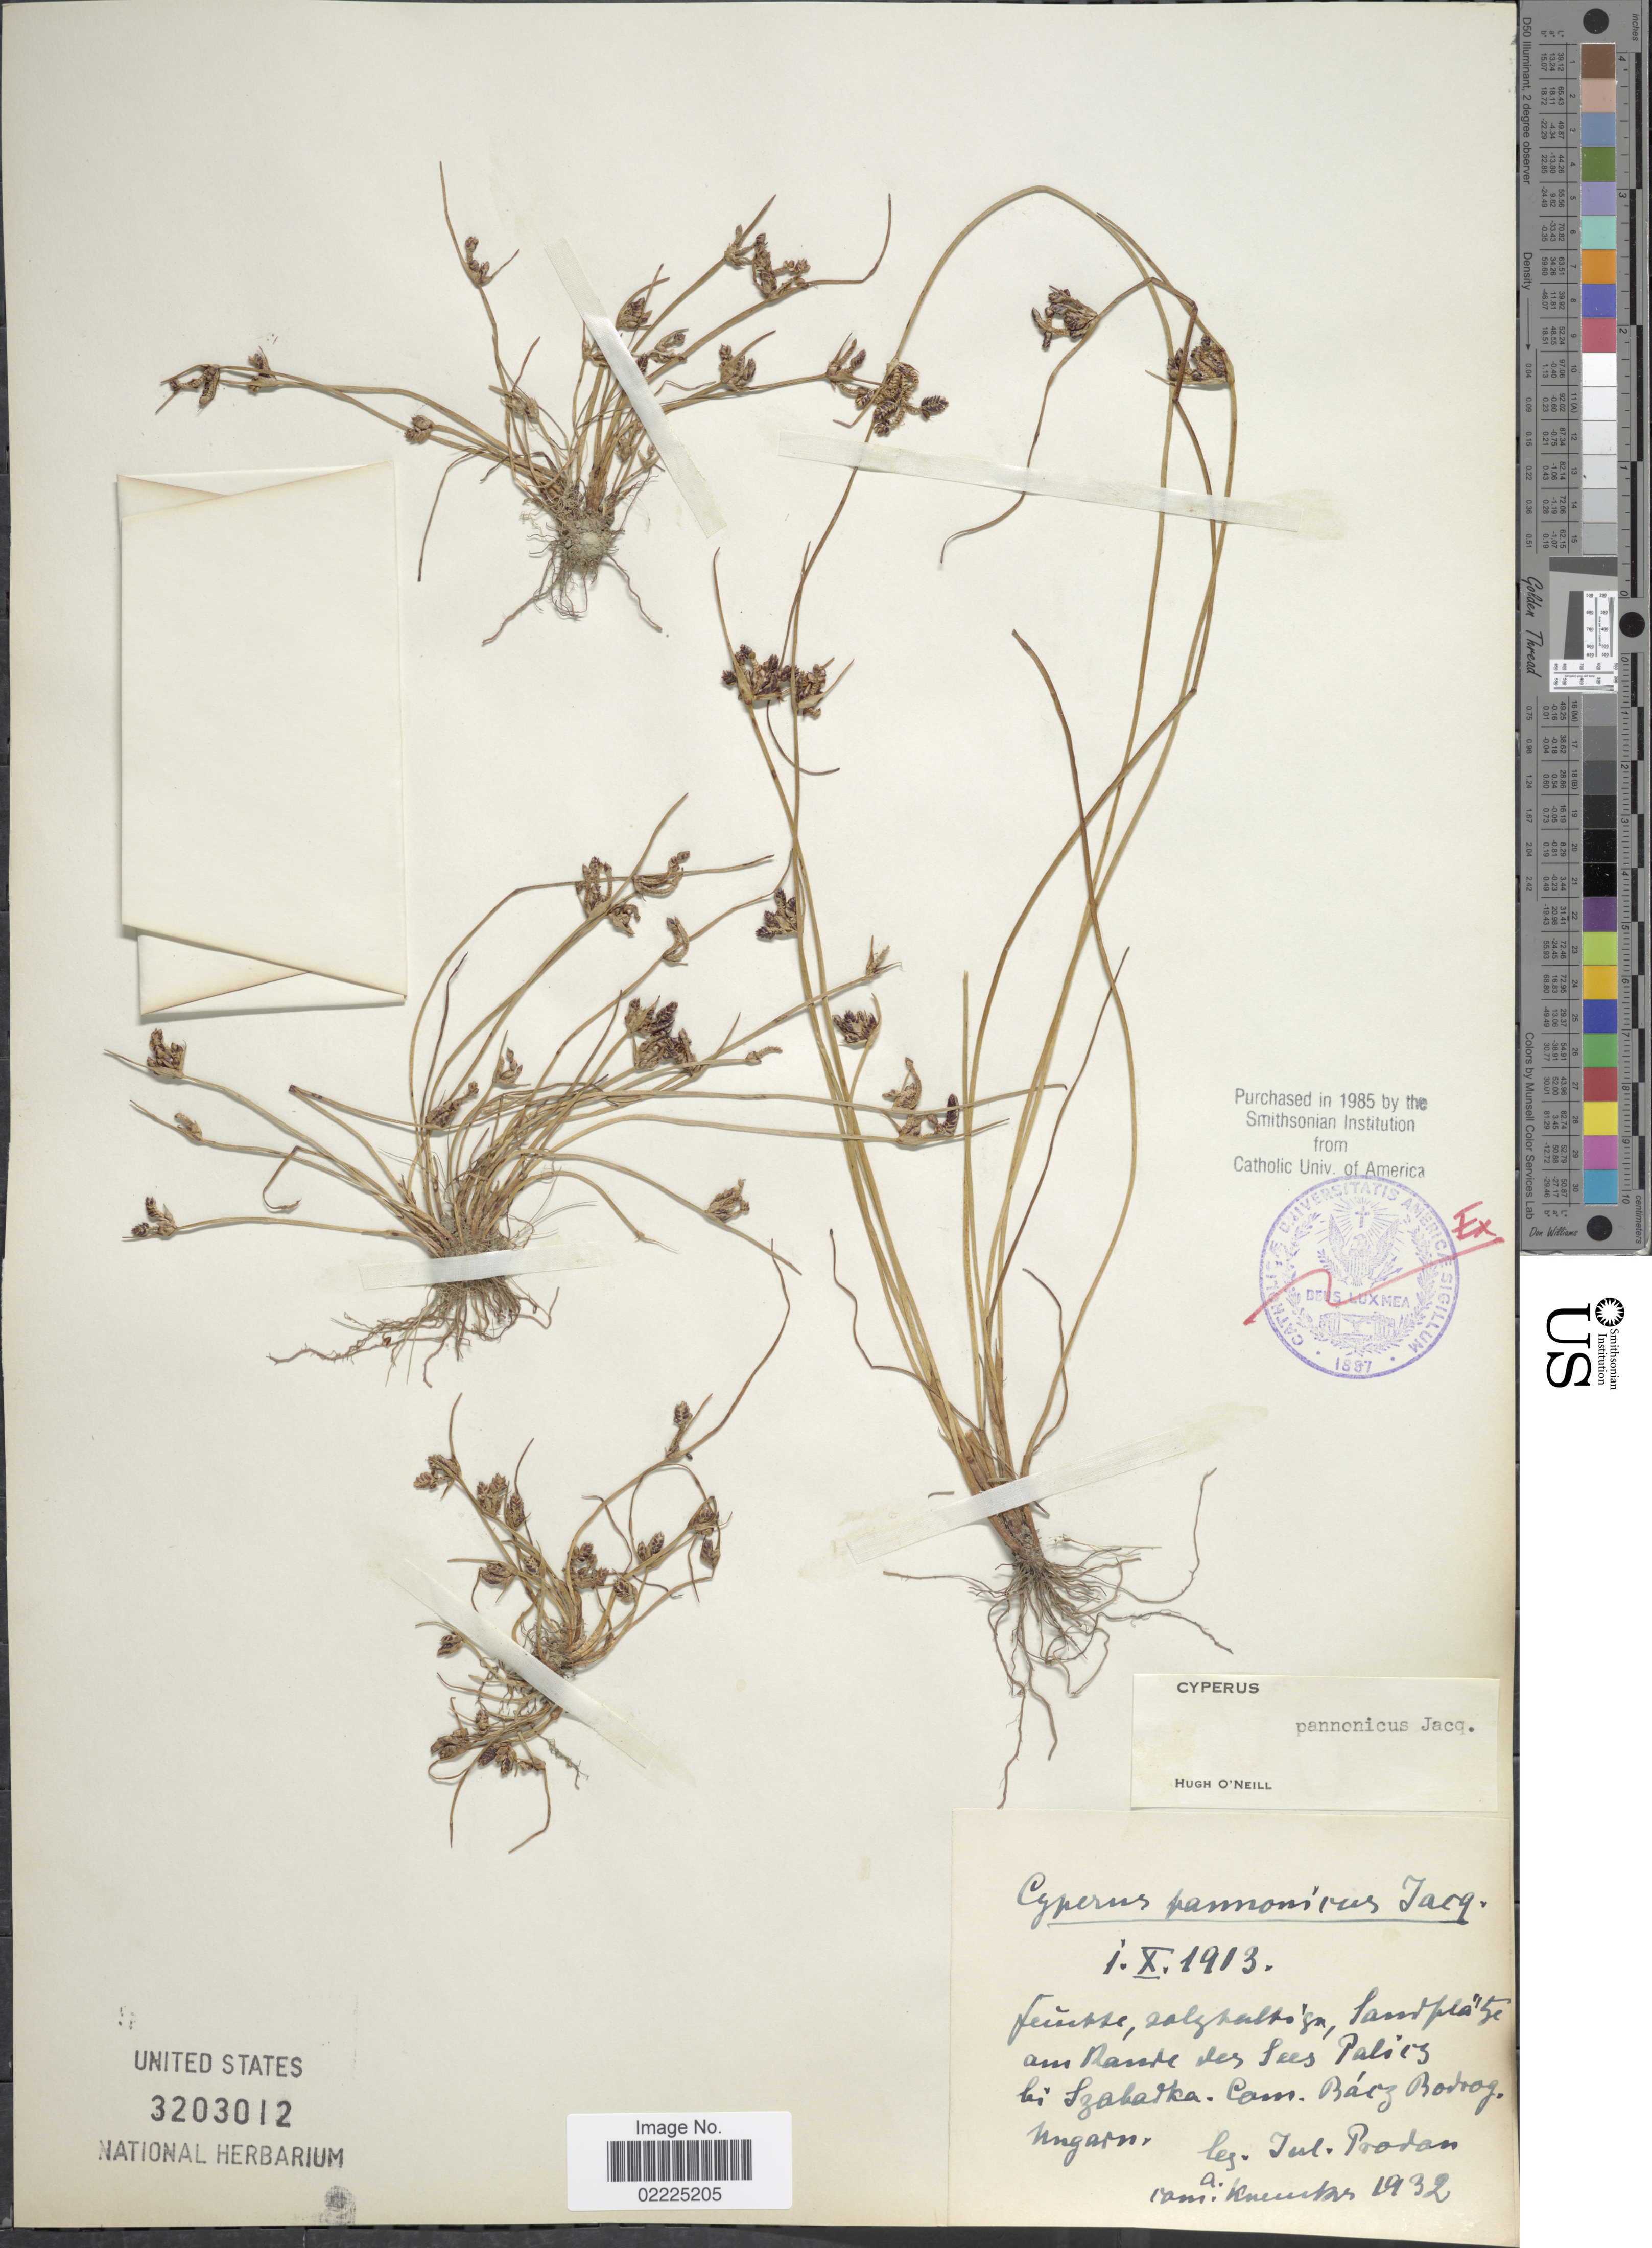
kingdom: Plantae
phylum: Tracheophyta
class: Liliopsida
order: Poales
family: Cyperaceae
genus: Cyperus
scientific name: Cyperus pannonicus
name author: Jacq.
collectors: J. Prodan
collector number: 1932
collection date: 1913-10-01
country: Hungary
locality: Feusche, zalihalto in, landplatze am nauste des sees palies bi szakatka, Ungam [interpreted]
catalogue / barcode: US 3203012